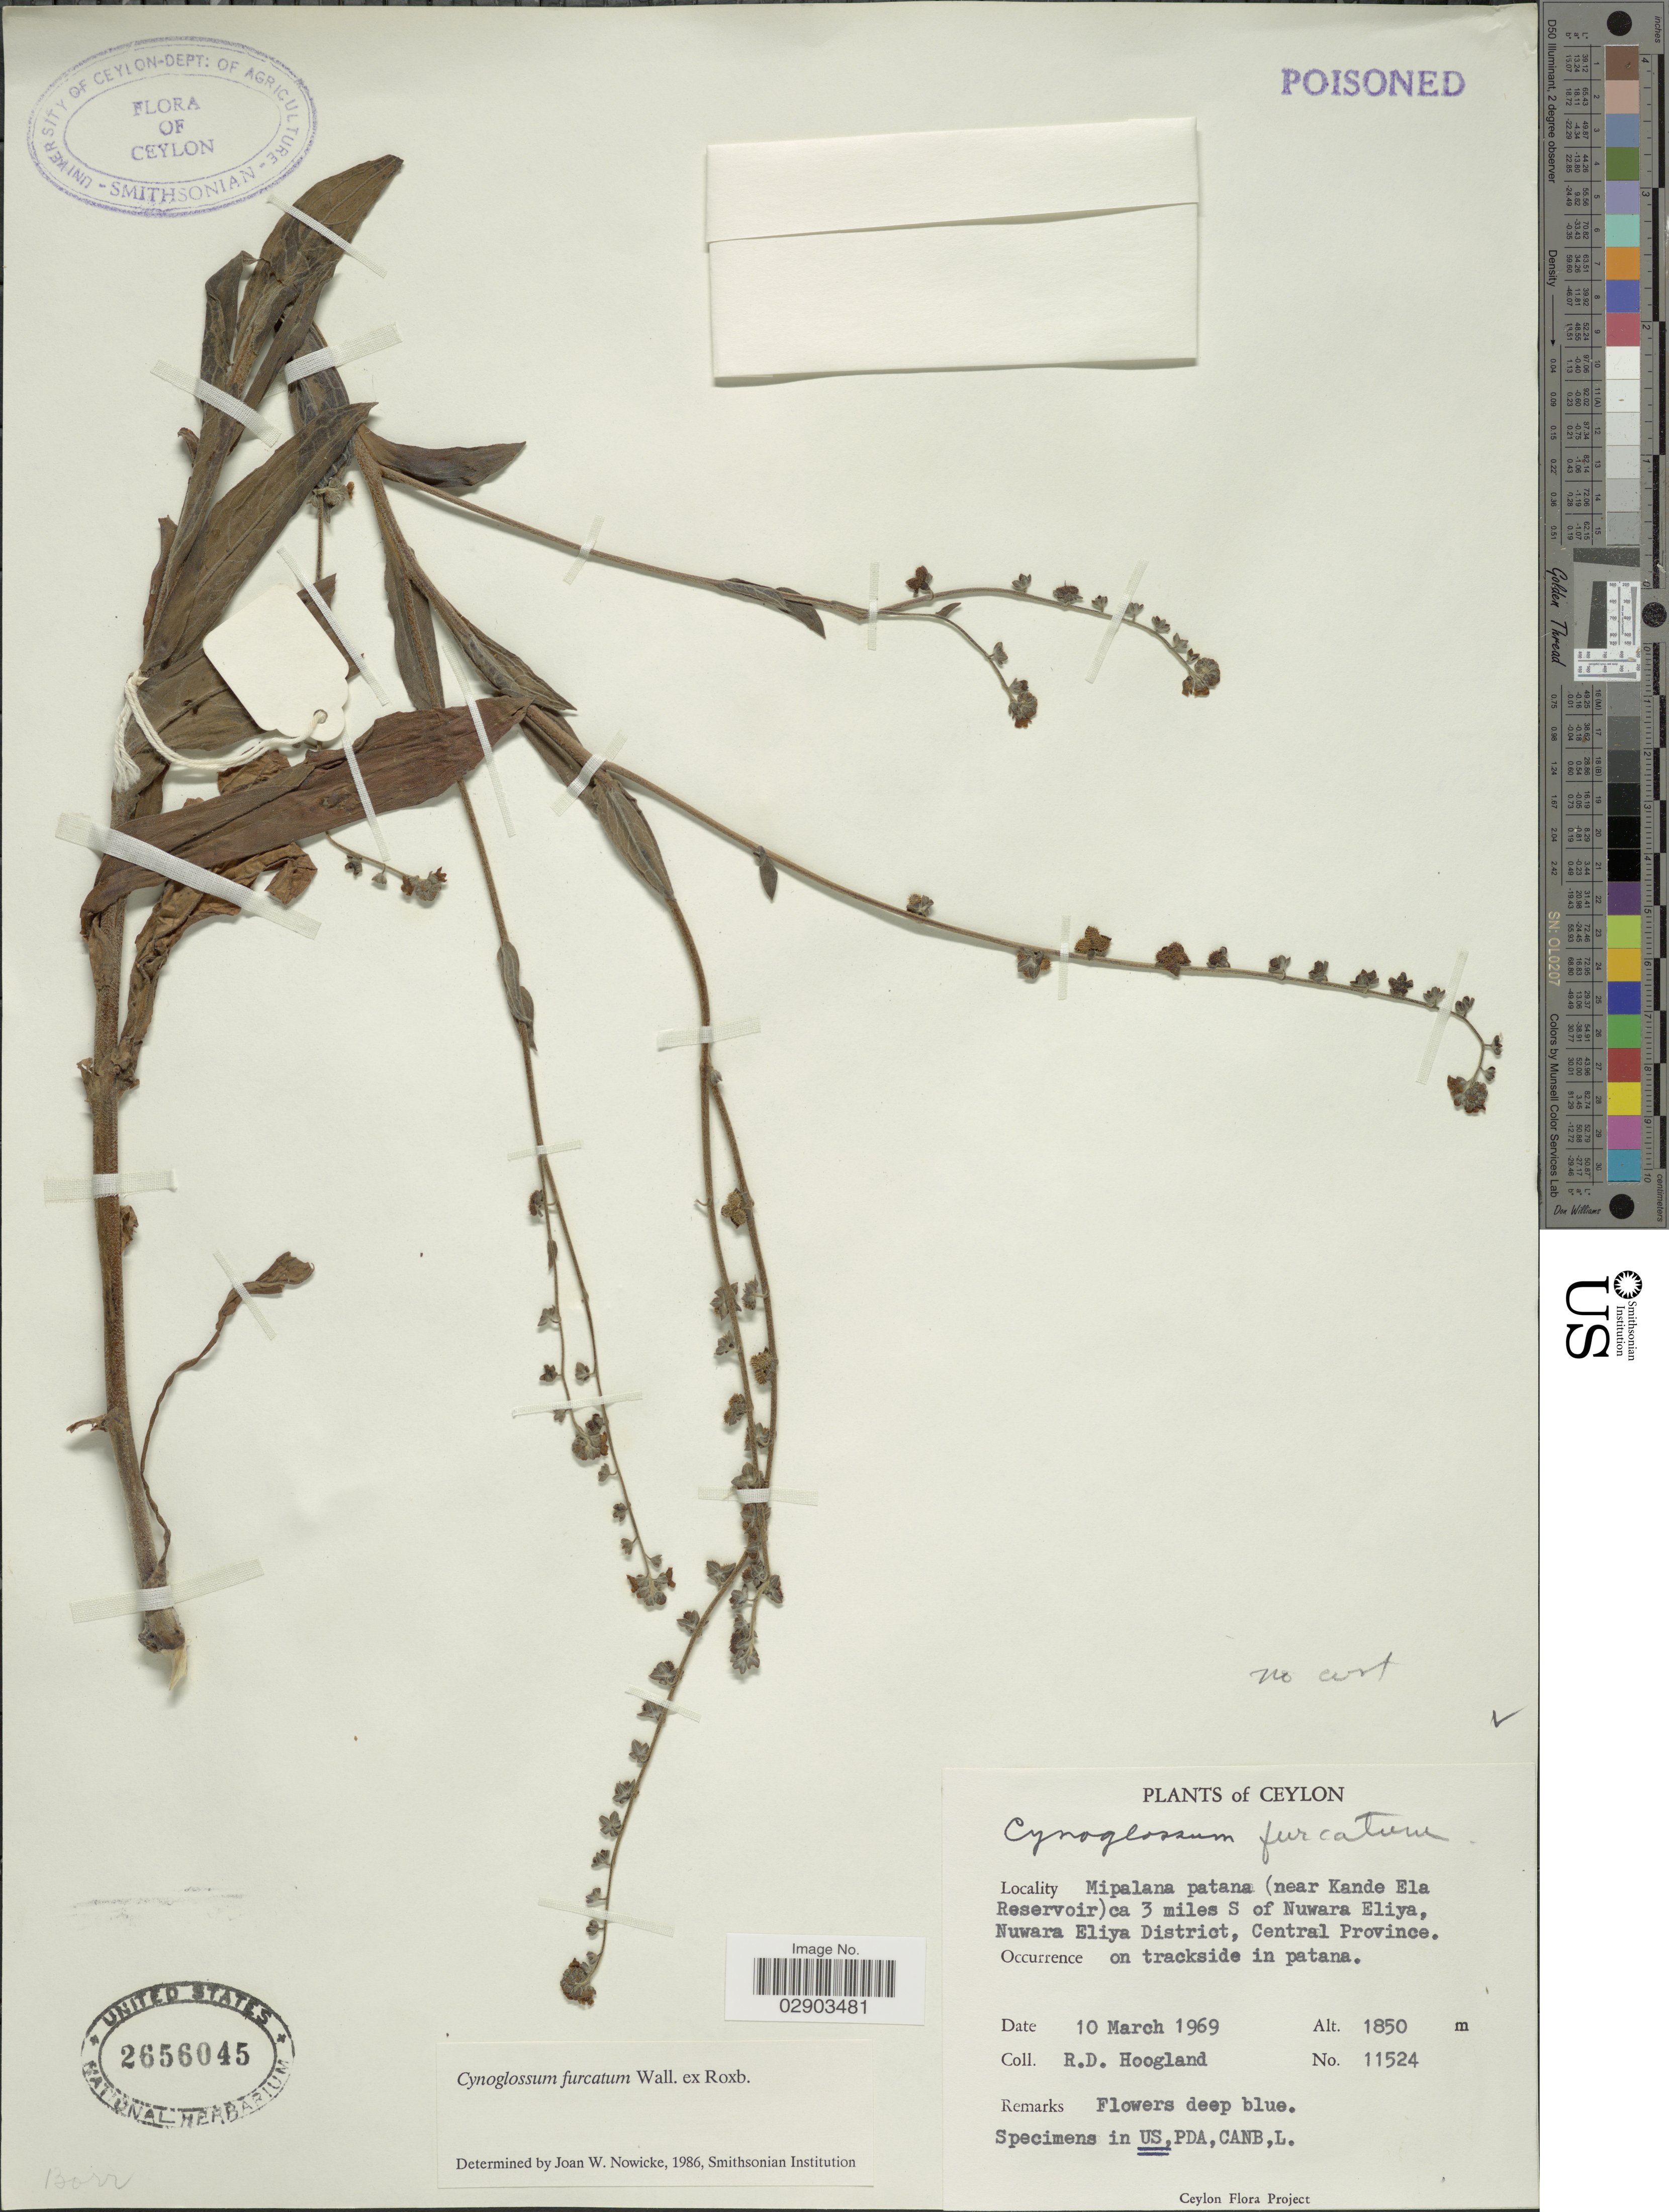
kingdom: Plantae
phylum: Tracheophyta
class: Magnoliopsida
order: Boraginales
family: Boraginaceae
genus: Cynoglossum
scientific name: Cynoglossum furcatum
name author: Wall.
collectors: R. D. Hoogland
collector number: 11524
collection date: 1969-03-10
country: Sri Lanka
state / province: Central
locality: Ceylon. Mipalana patana (near Kande Ela Reservoir) ca 3 miles S of Nuwara Eliya, Nuwara Eliya District, Central Province.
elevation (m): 1850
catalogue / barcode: US 2656045